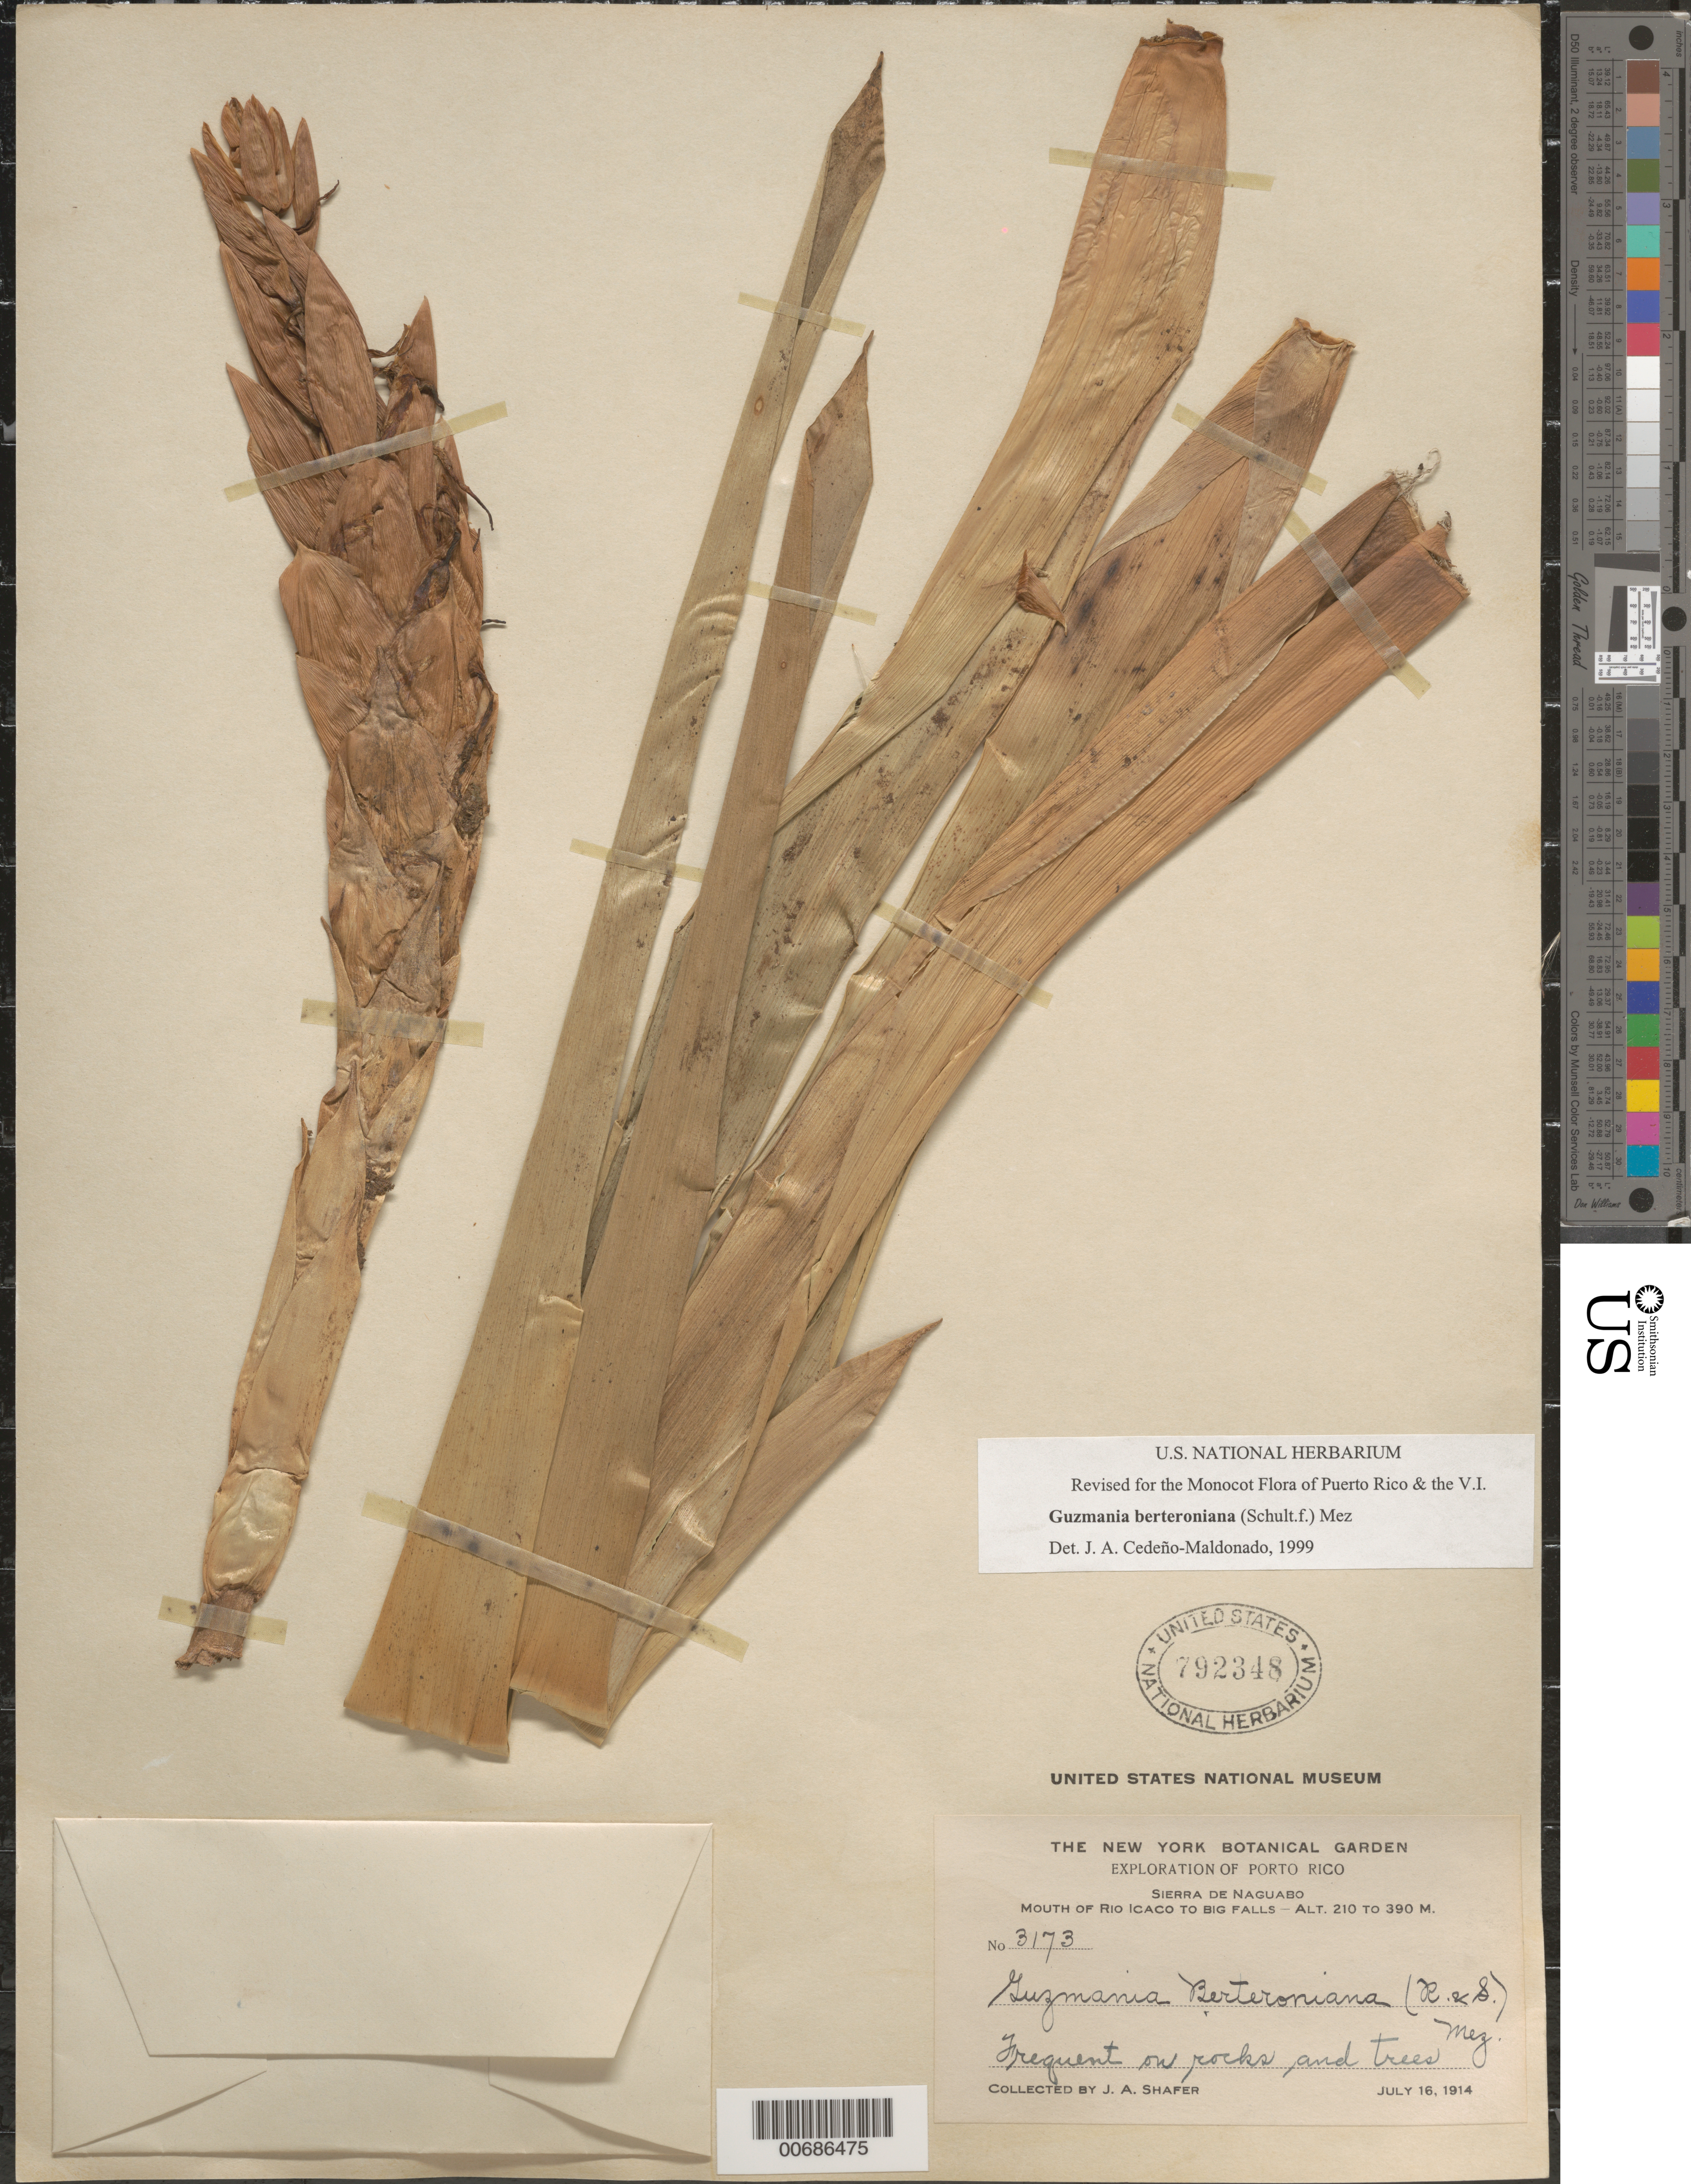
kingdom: Plantae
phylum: Tracheophyta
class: Liliopsida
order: Poales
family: Bromeliaceae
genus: Guzmania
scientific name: Guzmania berteroniana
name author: (Schult. & Schult. f.) Mez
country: Puerto Rico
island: Greater Antilles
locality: Sierra de Naguabo ad Rio Blanco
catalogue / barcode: US 792348